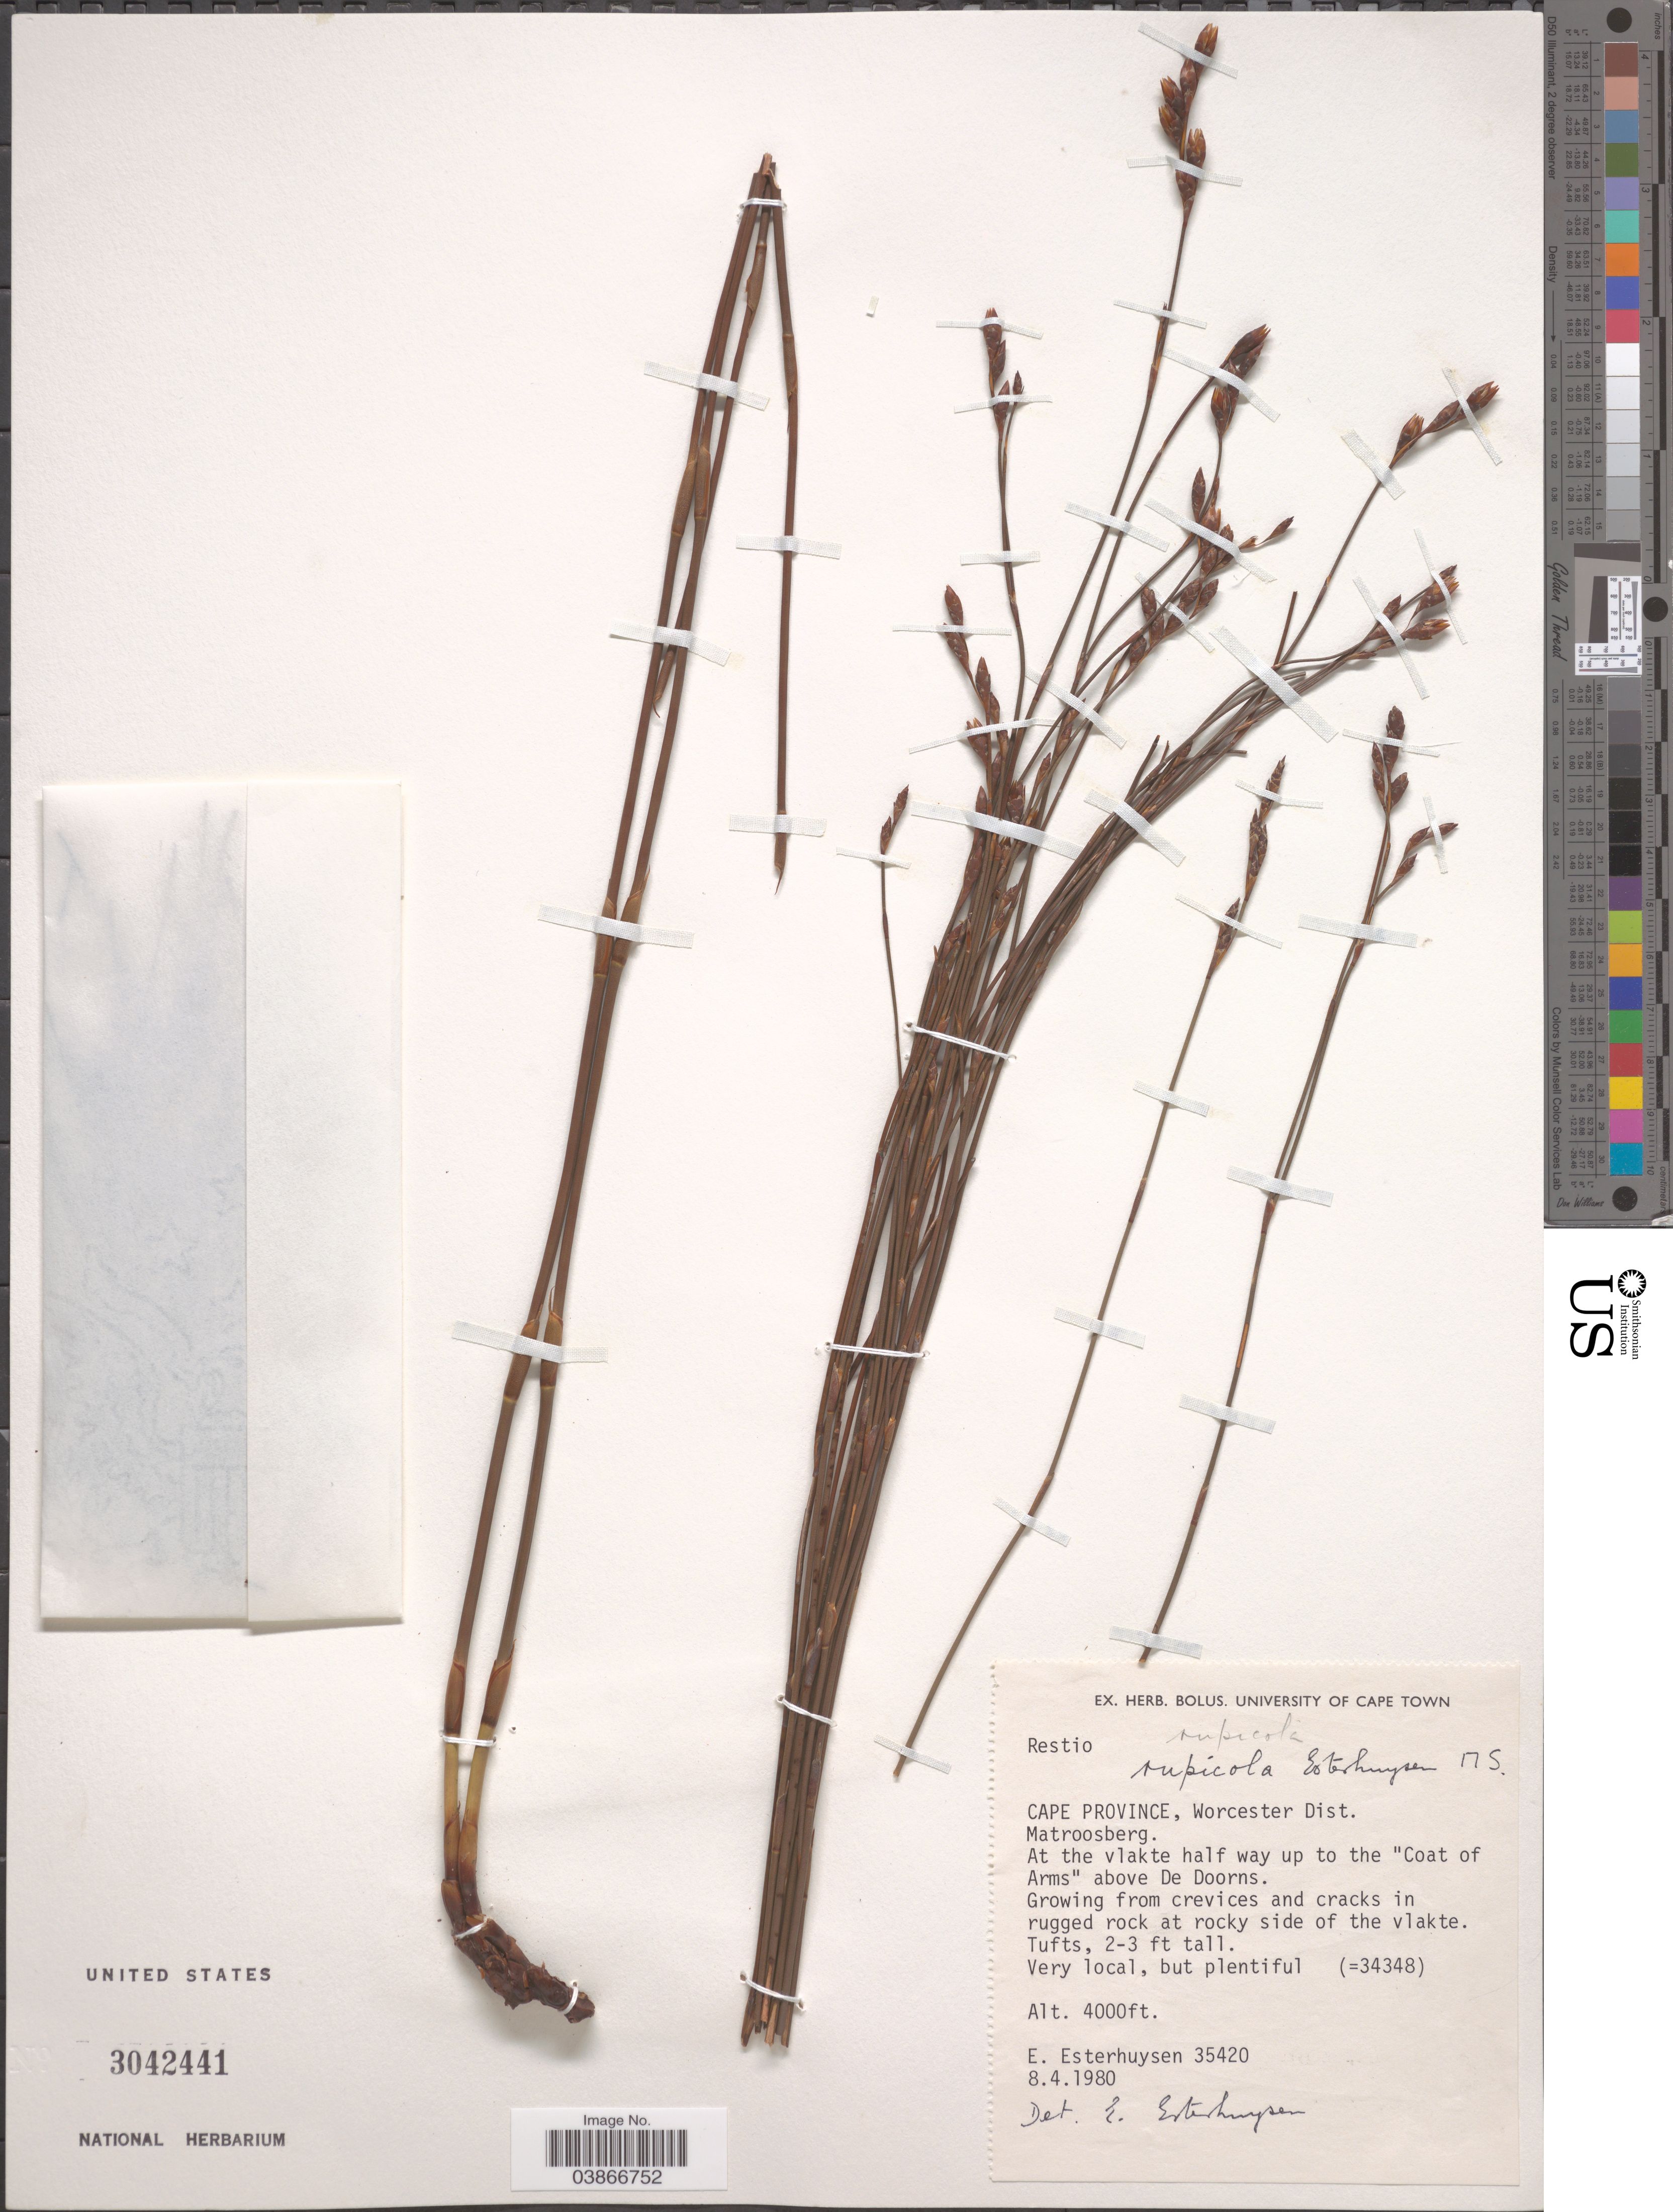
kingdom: Plantae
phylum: Tracheophyta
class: Liliopsida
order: Poales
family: Restionaceae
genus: Restio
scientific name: Restio rupicola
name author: Esterh.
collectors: E. E. Esterhuysen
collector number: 35420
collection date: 1980-04-08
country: South Africa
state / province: Western Cape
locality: Worcester Dist. Matroosberg. At the vlakte half way up to the "Coat of Arms" above De Doorns.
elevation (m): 1219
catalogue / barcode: US 3042441